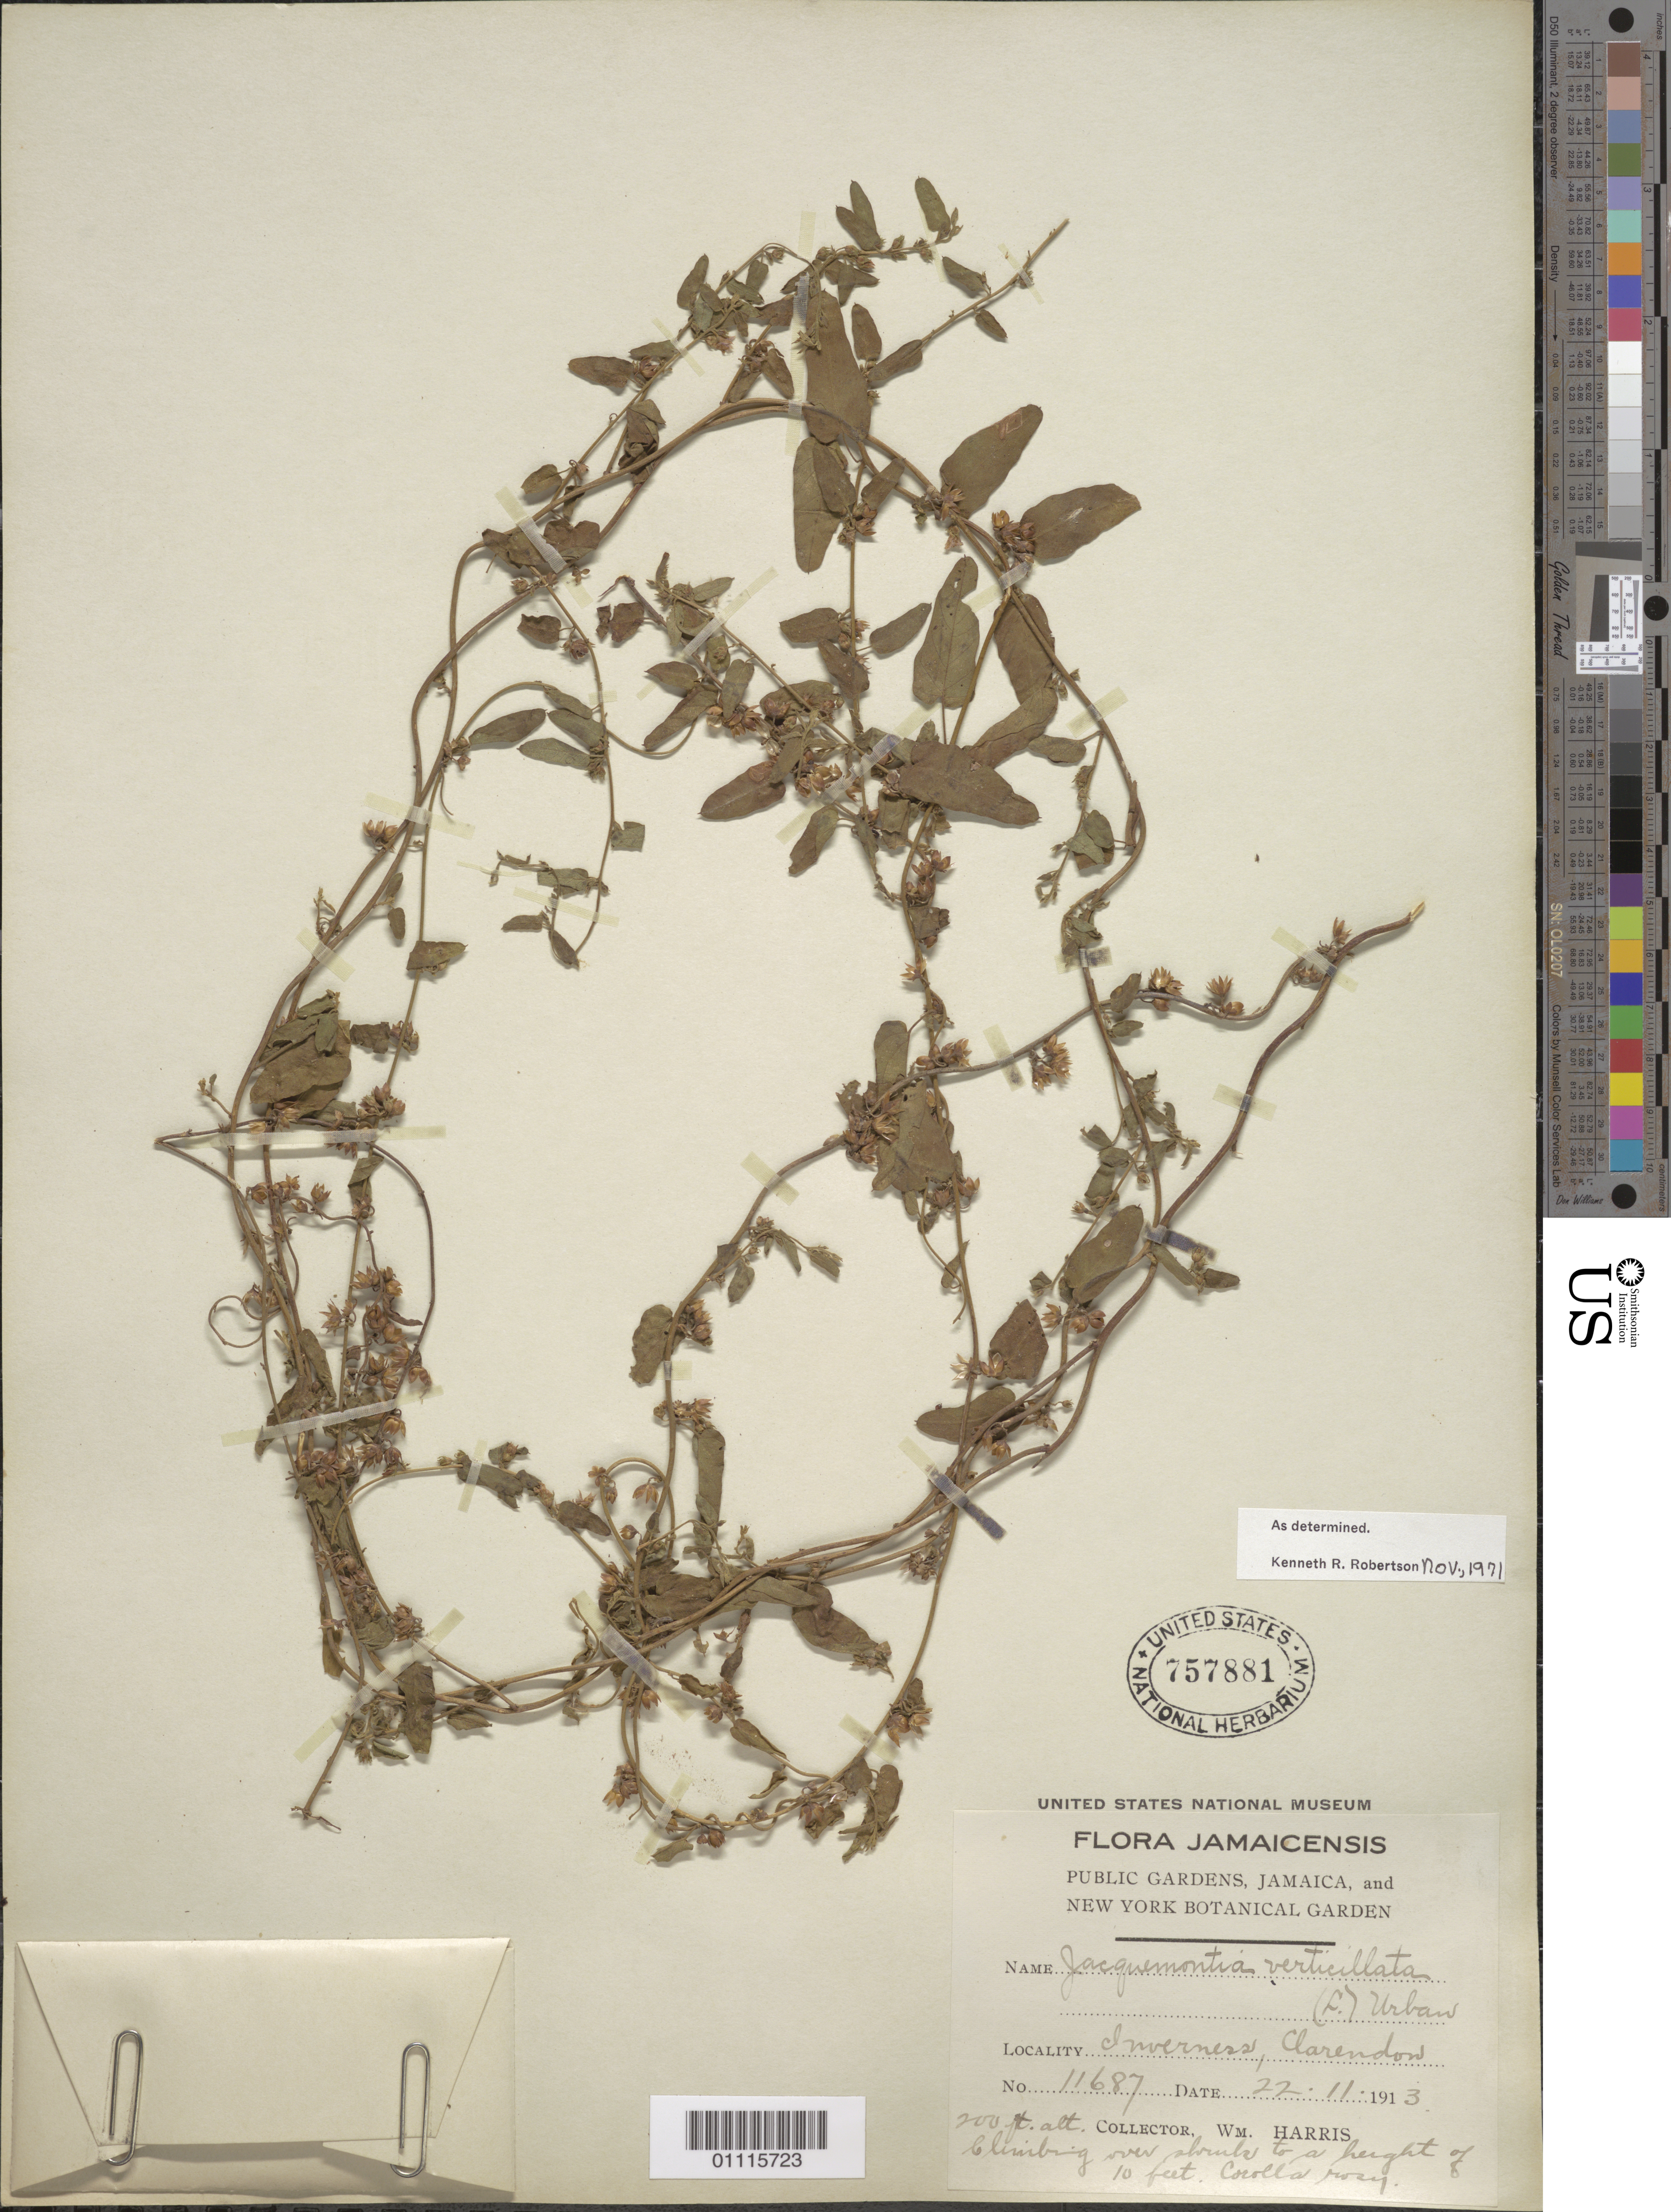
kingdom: Plantae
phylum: Tracheophyta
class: Magnoliopsida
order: Solanales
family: Convolvulaceae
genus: Jacquemontia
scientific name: Jacquemontia verticillata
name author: (L.) Urb.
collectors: W. Harris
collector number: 11687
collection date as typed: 22 Nov 1913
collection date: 1913-11-22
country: Jamaica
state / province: Saint Ann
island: Jamaica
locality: Inverness, Clarendon.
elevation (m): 61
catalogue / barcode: US 757881